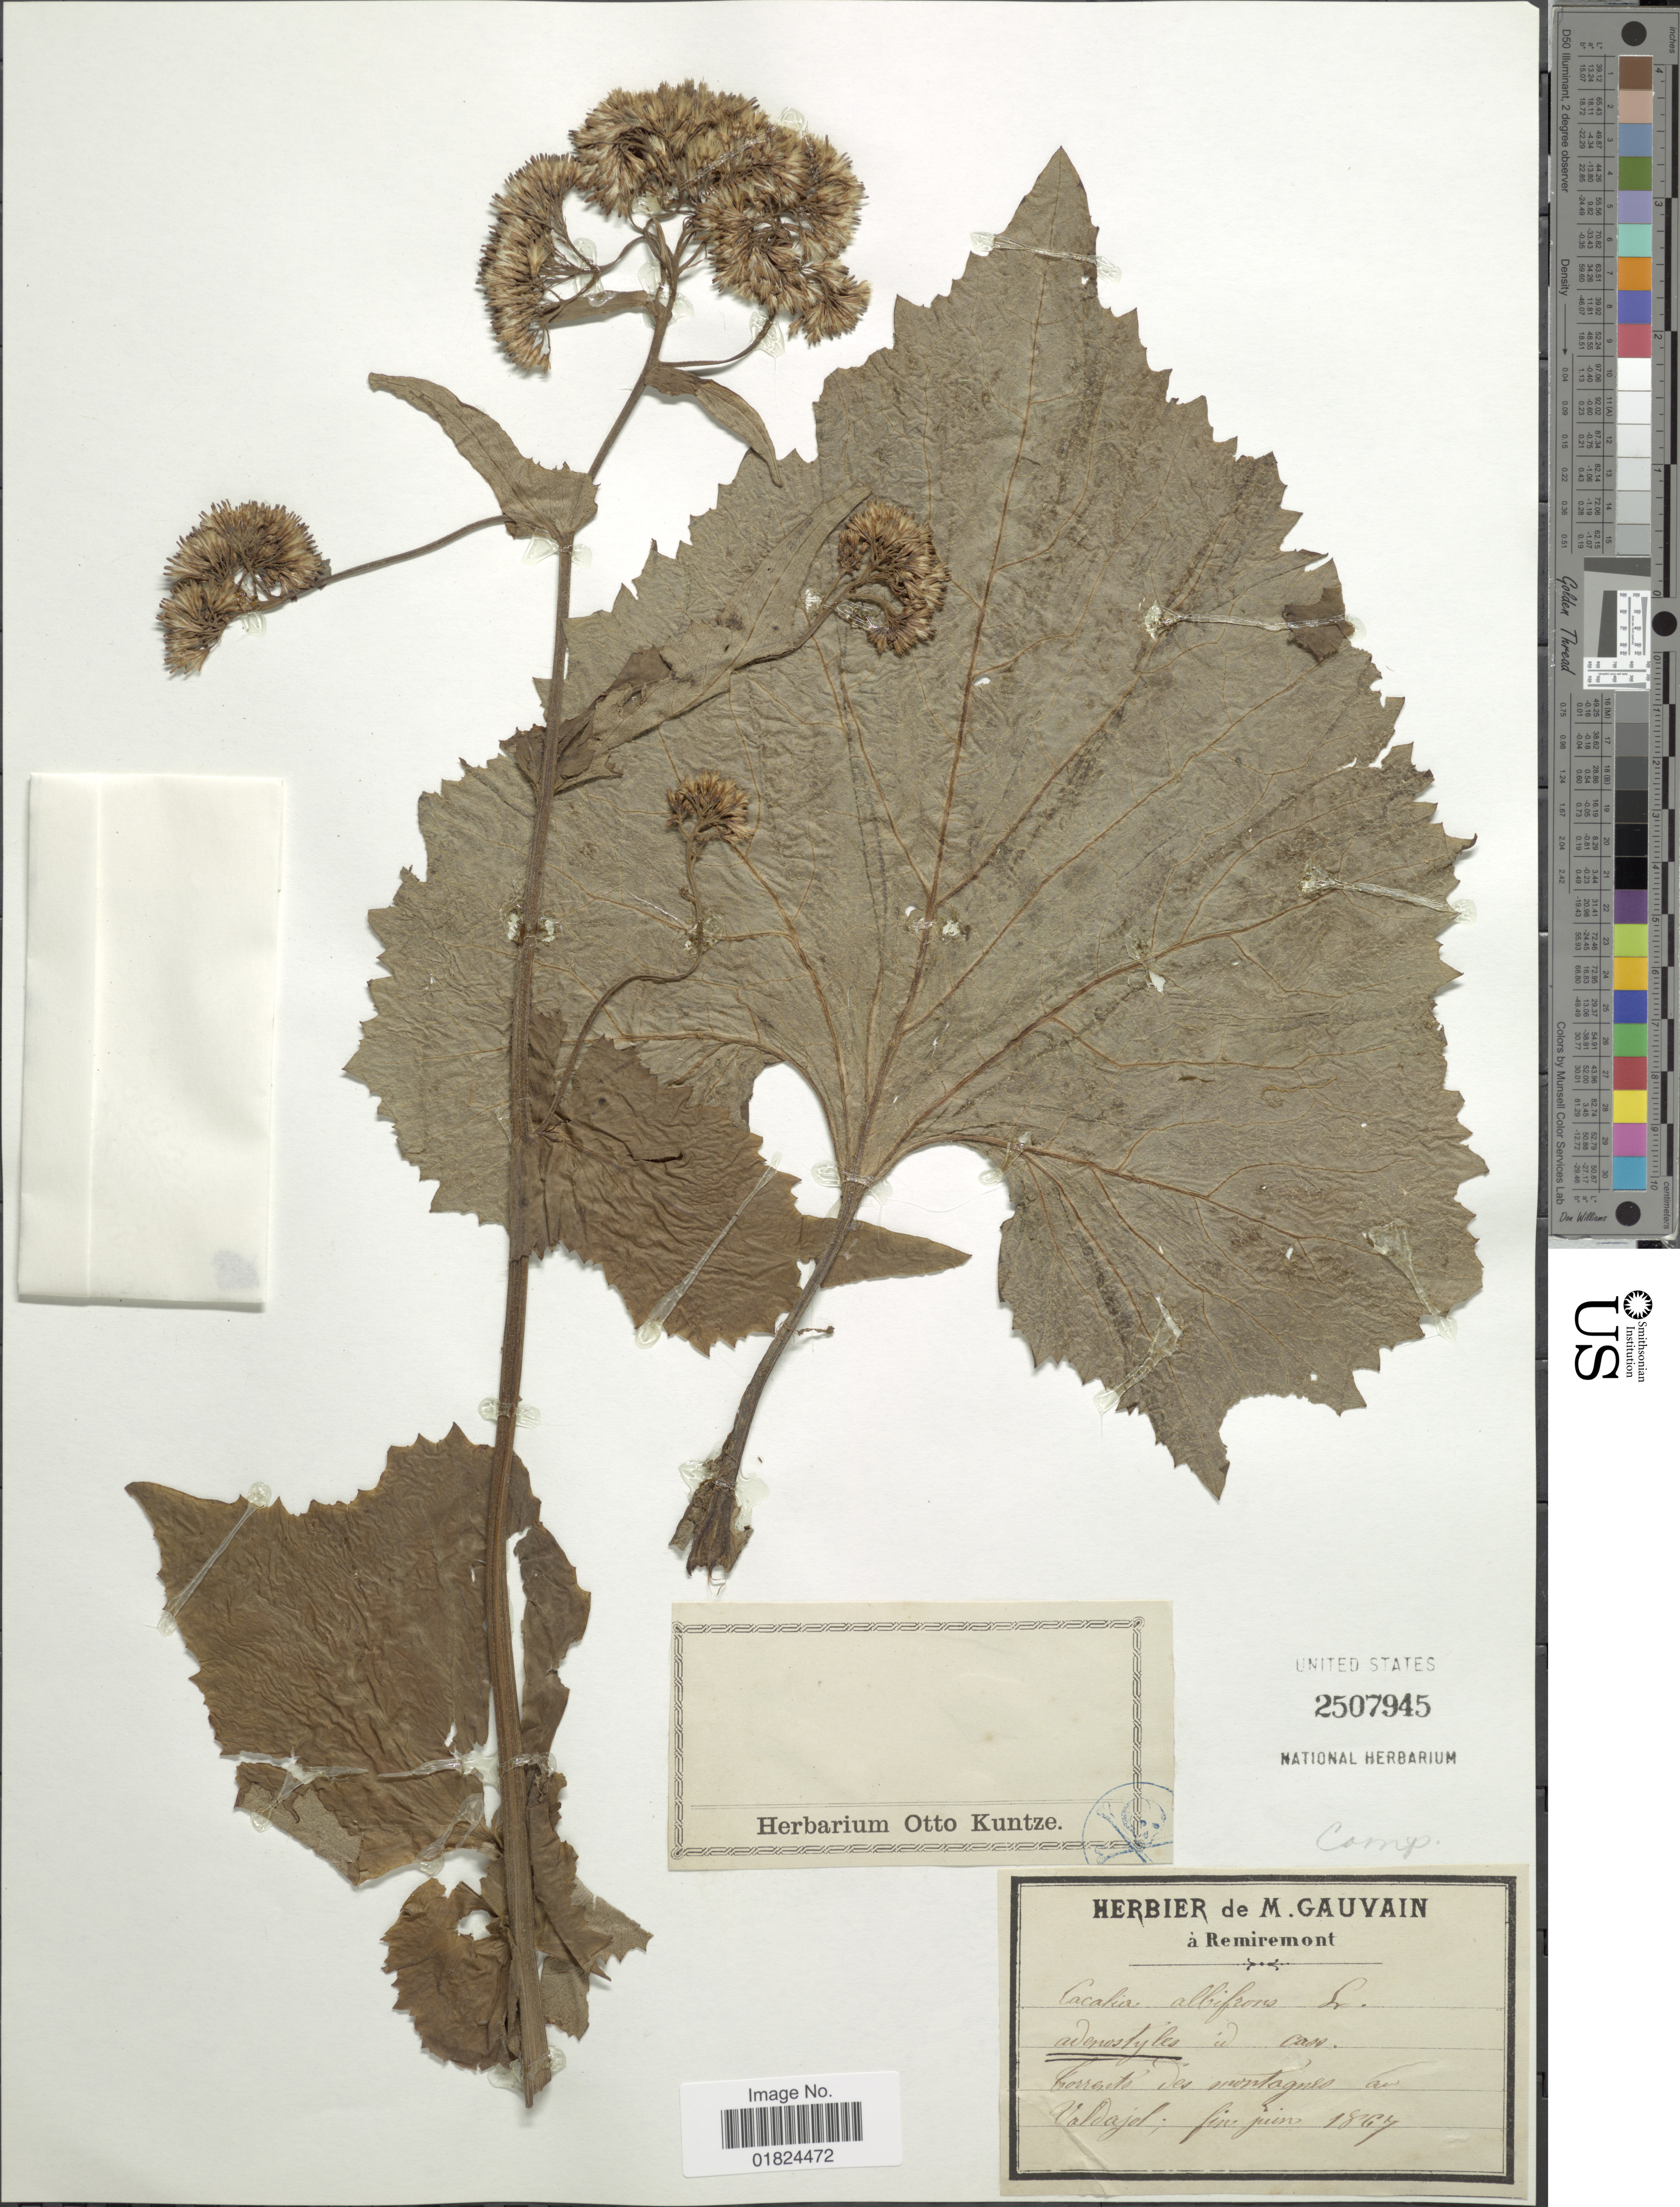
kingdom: Plantae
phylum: Tracheophyta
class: Magnoliopsida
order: Asterales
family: Asteraceae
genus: Adenostyles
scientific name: Adenostyles alliariae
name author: (Gouan) A. Kern.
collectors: ex herb. M. Gauvain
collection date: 1867-06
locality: Corrente des montagnes au Valdajol. [interpreted]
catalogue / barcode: US 2507945